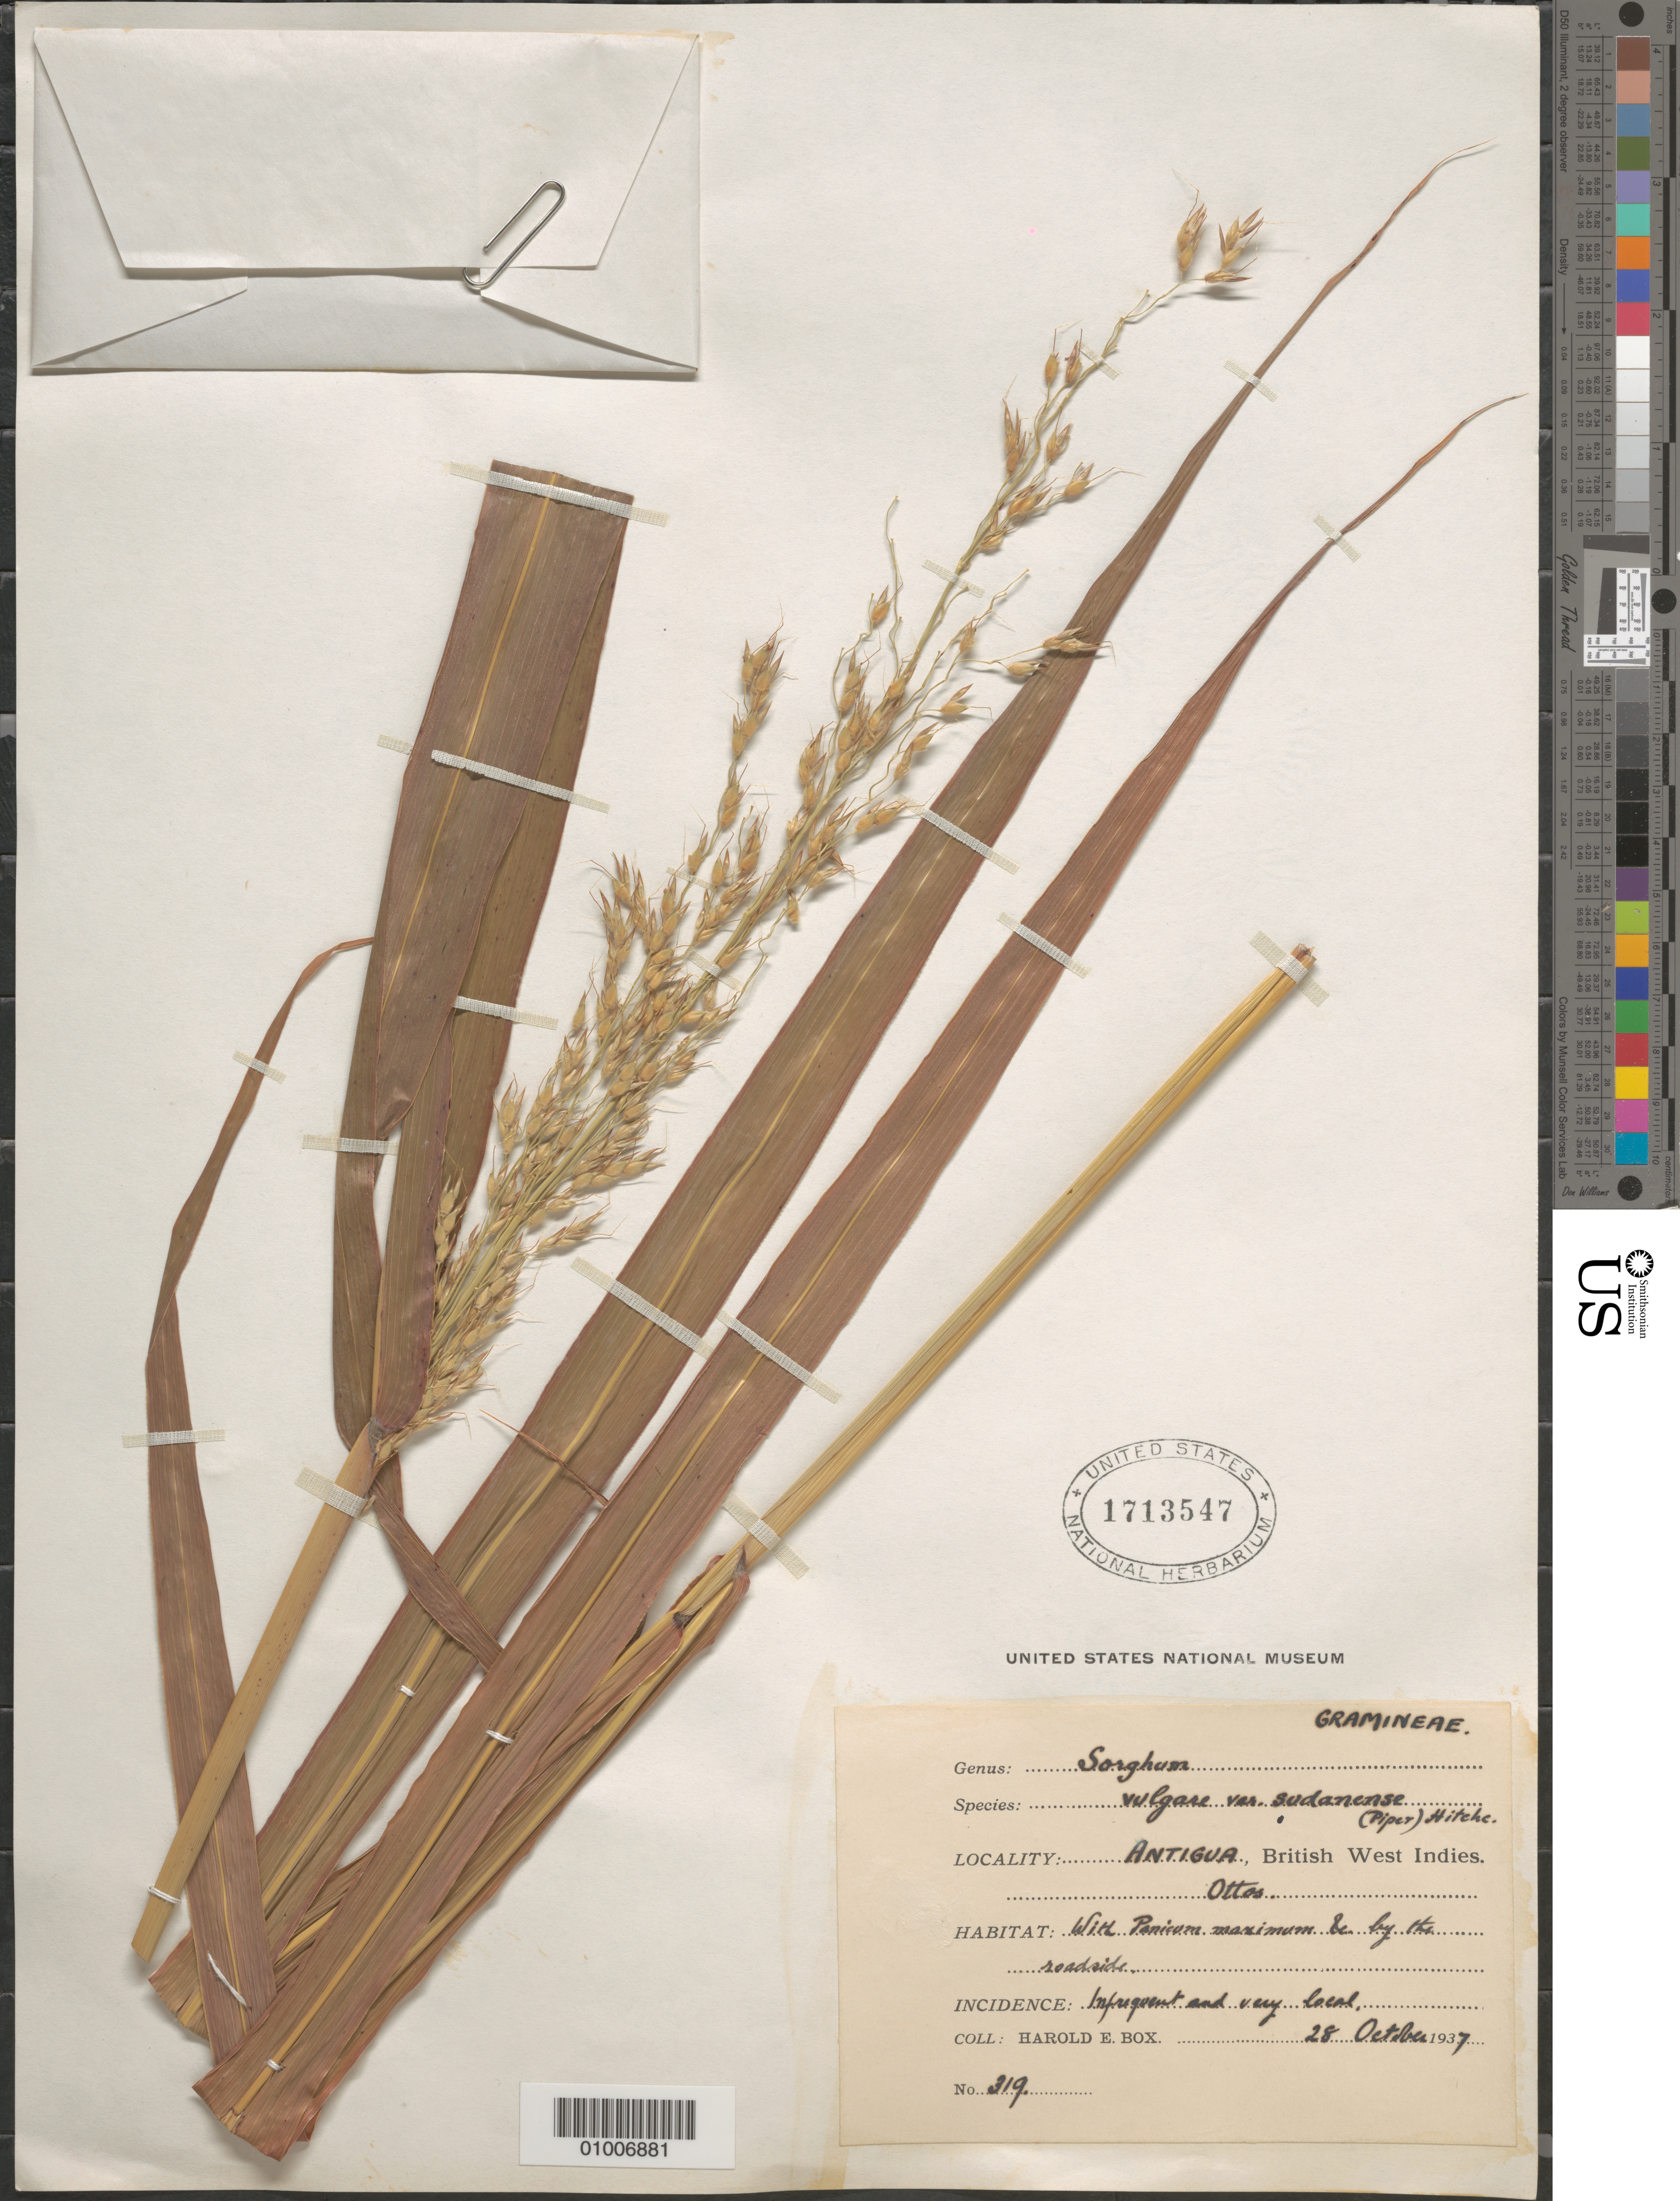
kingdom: Plantae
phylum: Tracheophyta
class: Liliopsida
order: Poales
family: Poaceae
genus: Sorghum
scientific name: Sorghum vulgare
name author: (L.) Pers.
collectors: H. E. Box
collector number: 319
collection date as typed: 28 Oct 1937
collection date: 1937-10-28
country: Antigua and Barbuda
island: Antigua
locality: Ottos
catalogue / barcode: US 1713547